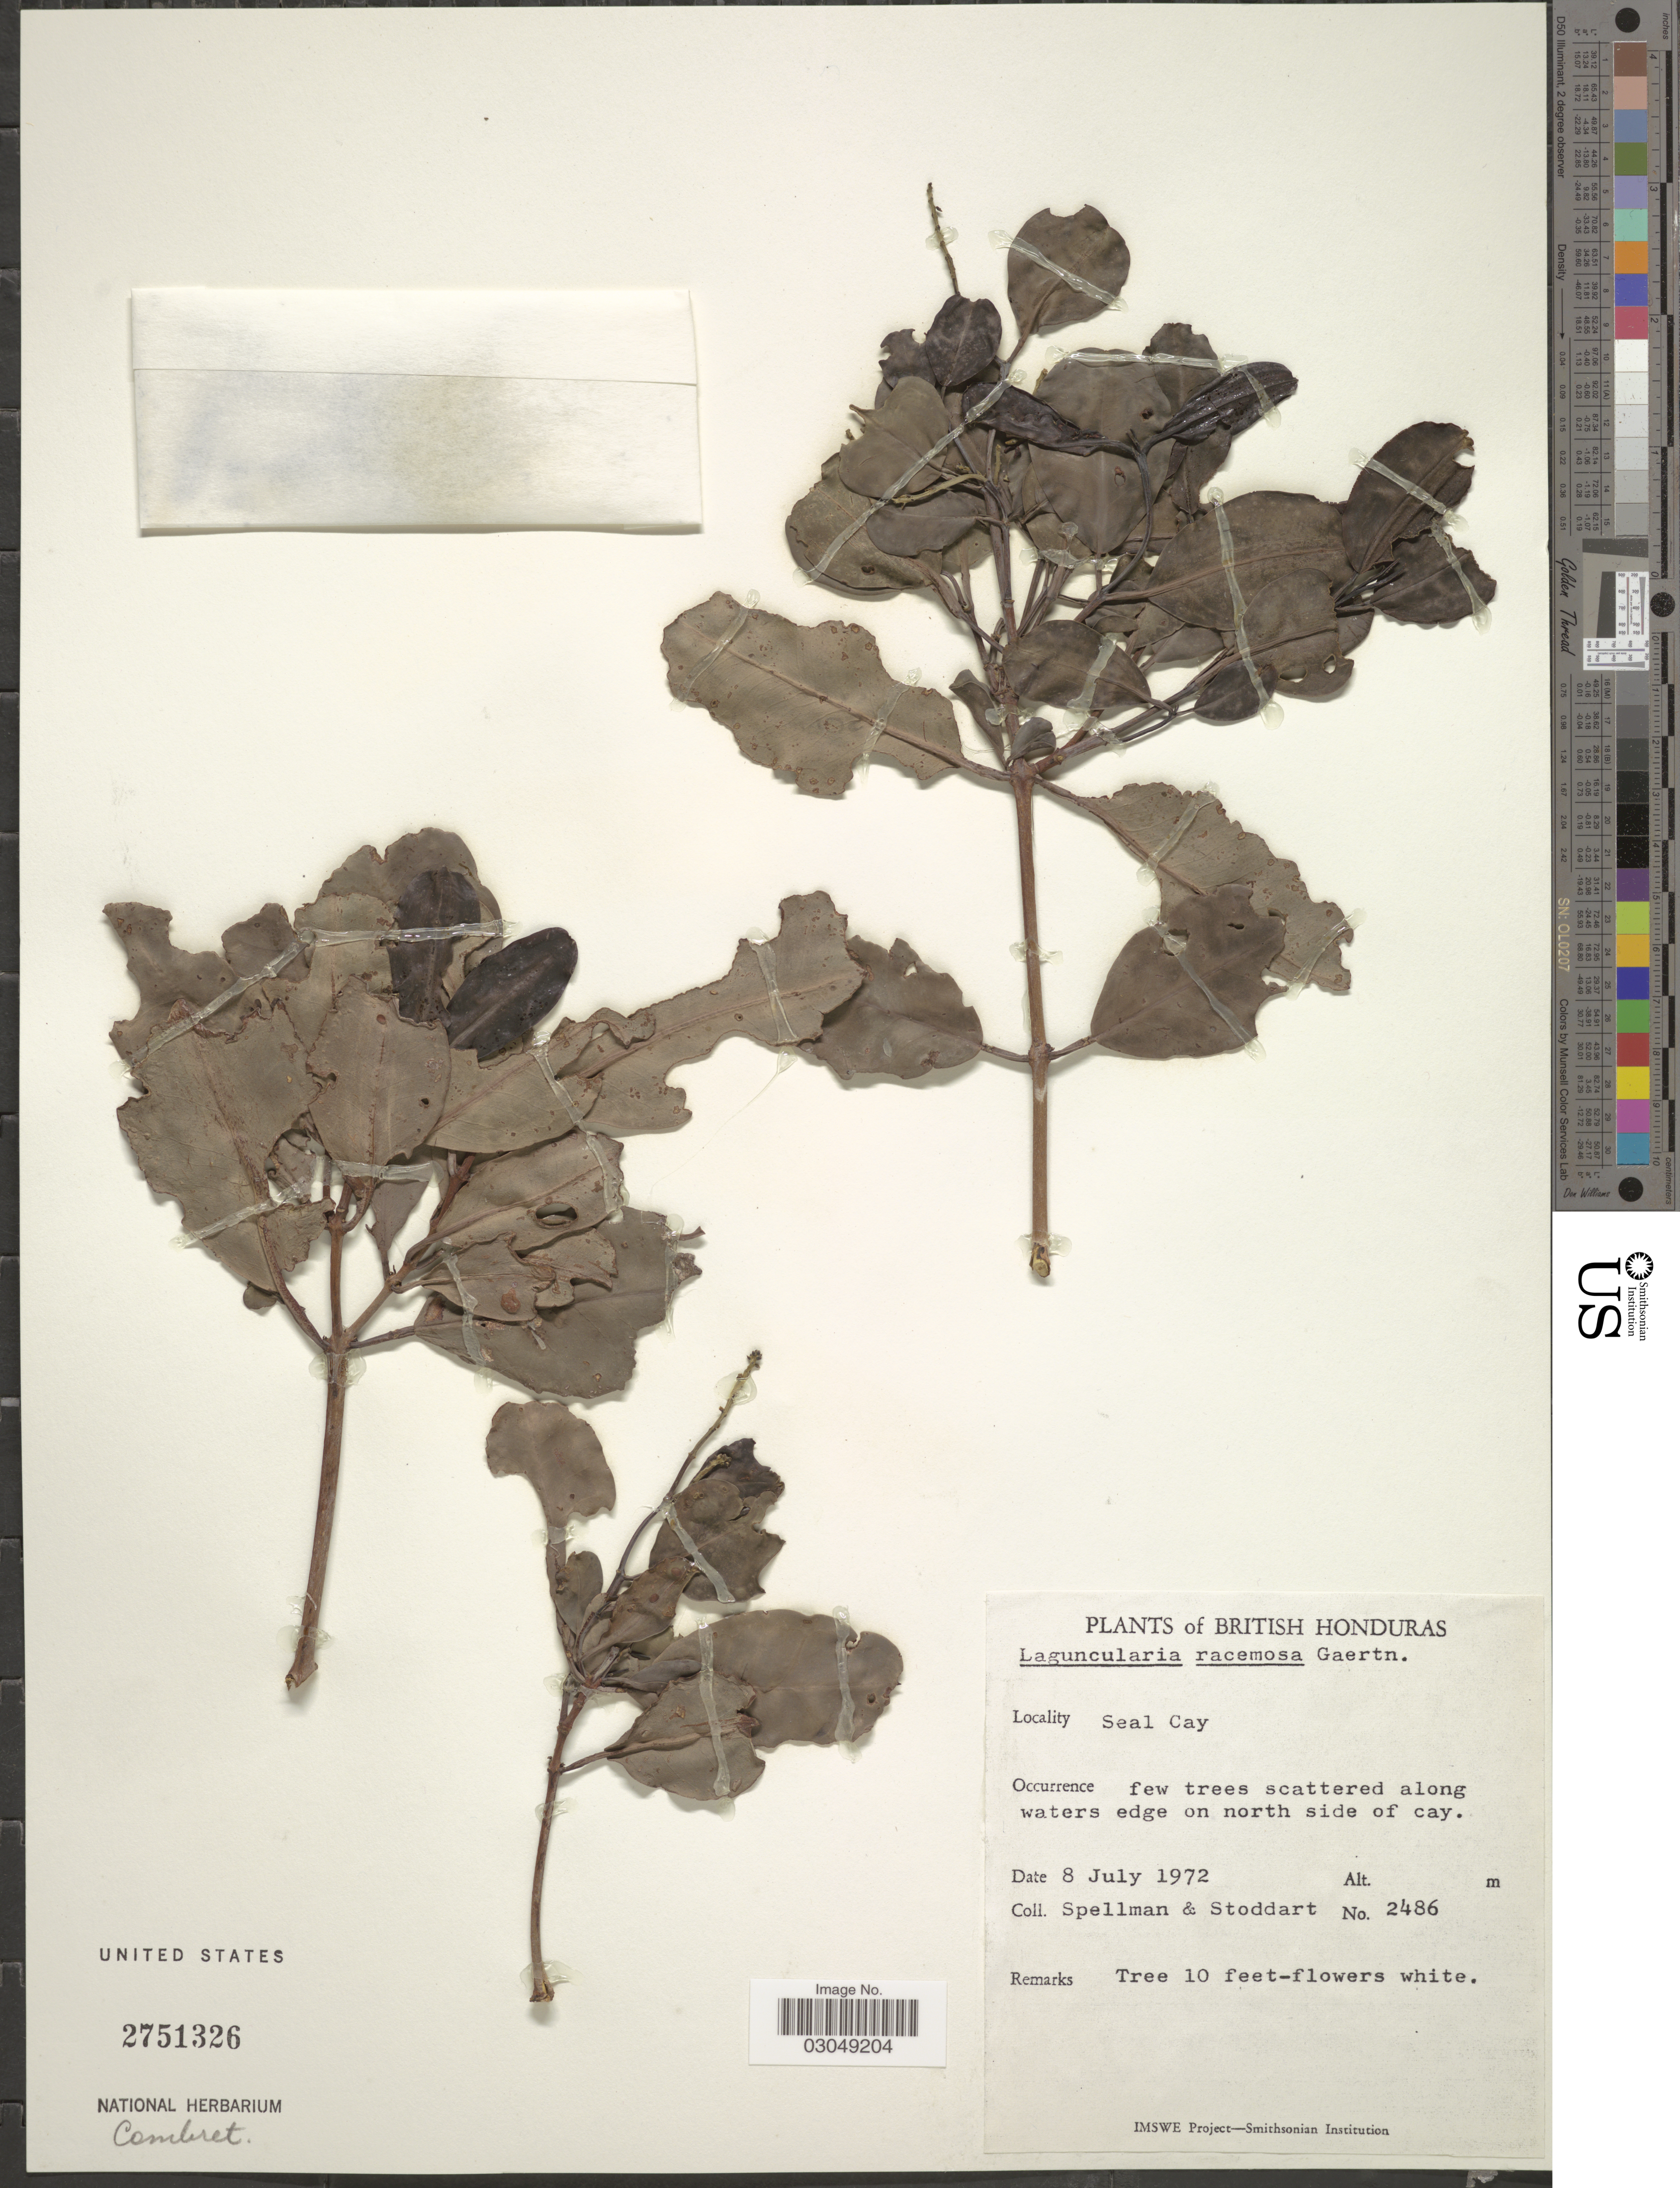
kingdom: Plantae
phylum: Tracheophyta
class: Magnoliopsida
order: Myrtales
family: Combretaceae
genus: Laguncularia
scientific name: Laguncularia racemosa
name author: (L.) C.F. Gaertn.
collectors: Spellman, -- & -. Stoddart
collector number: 2486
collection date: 1972-07-08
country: Belize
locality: British Honduras. Seal Cay.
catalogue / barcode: US 2751326